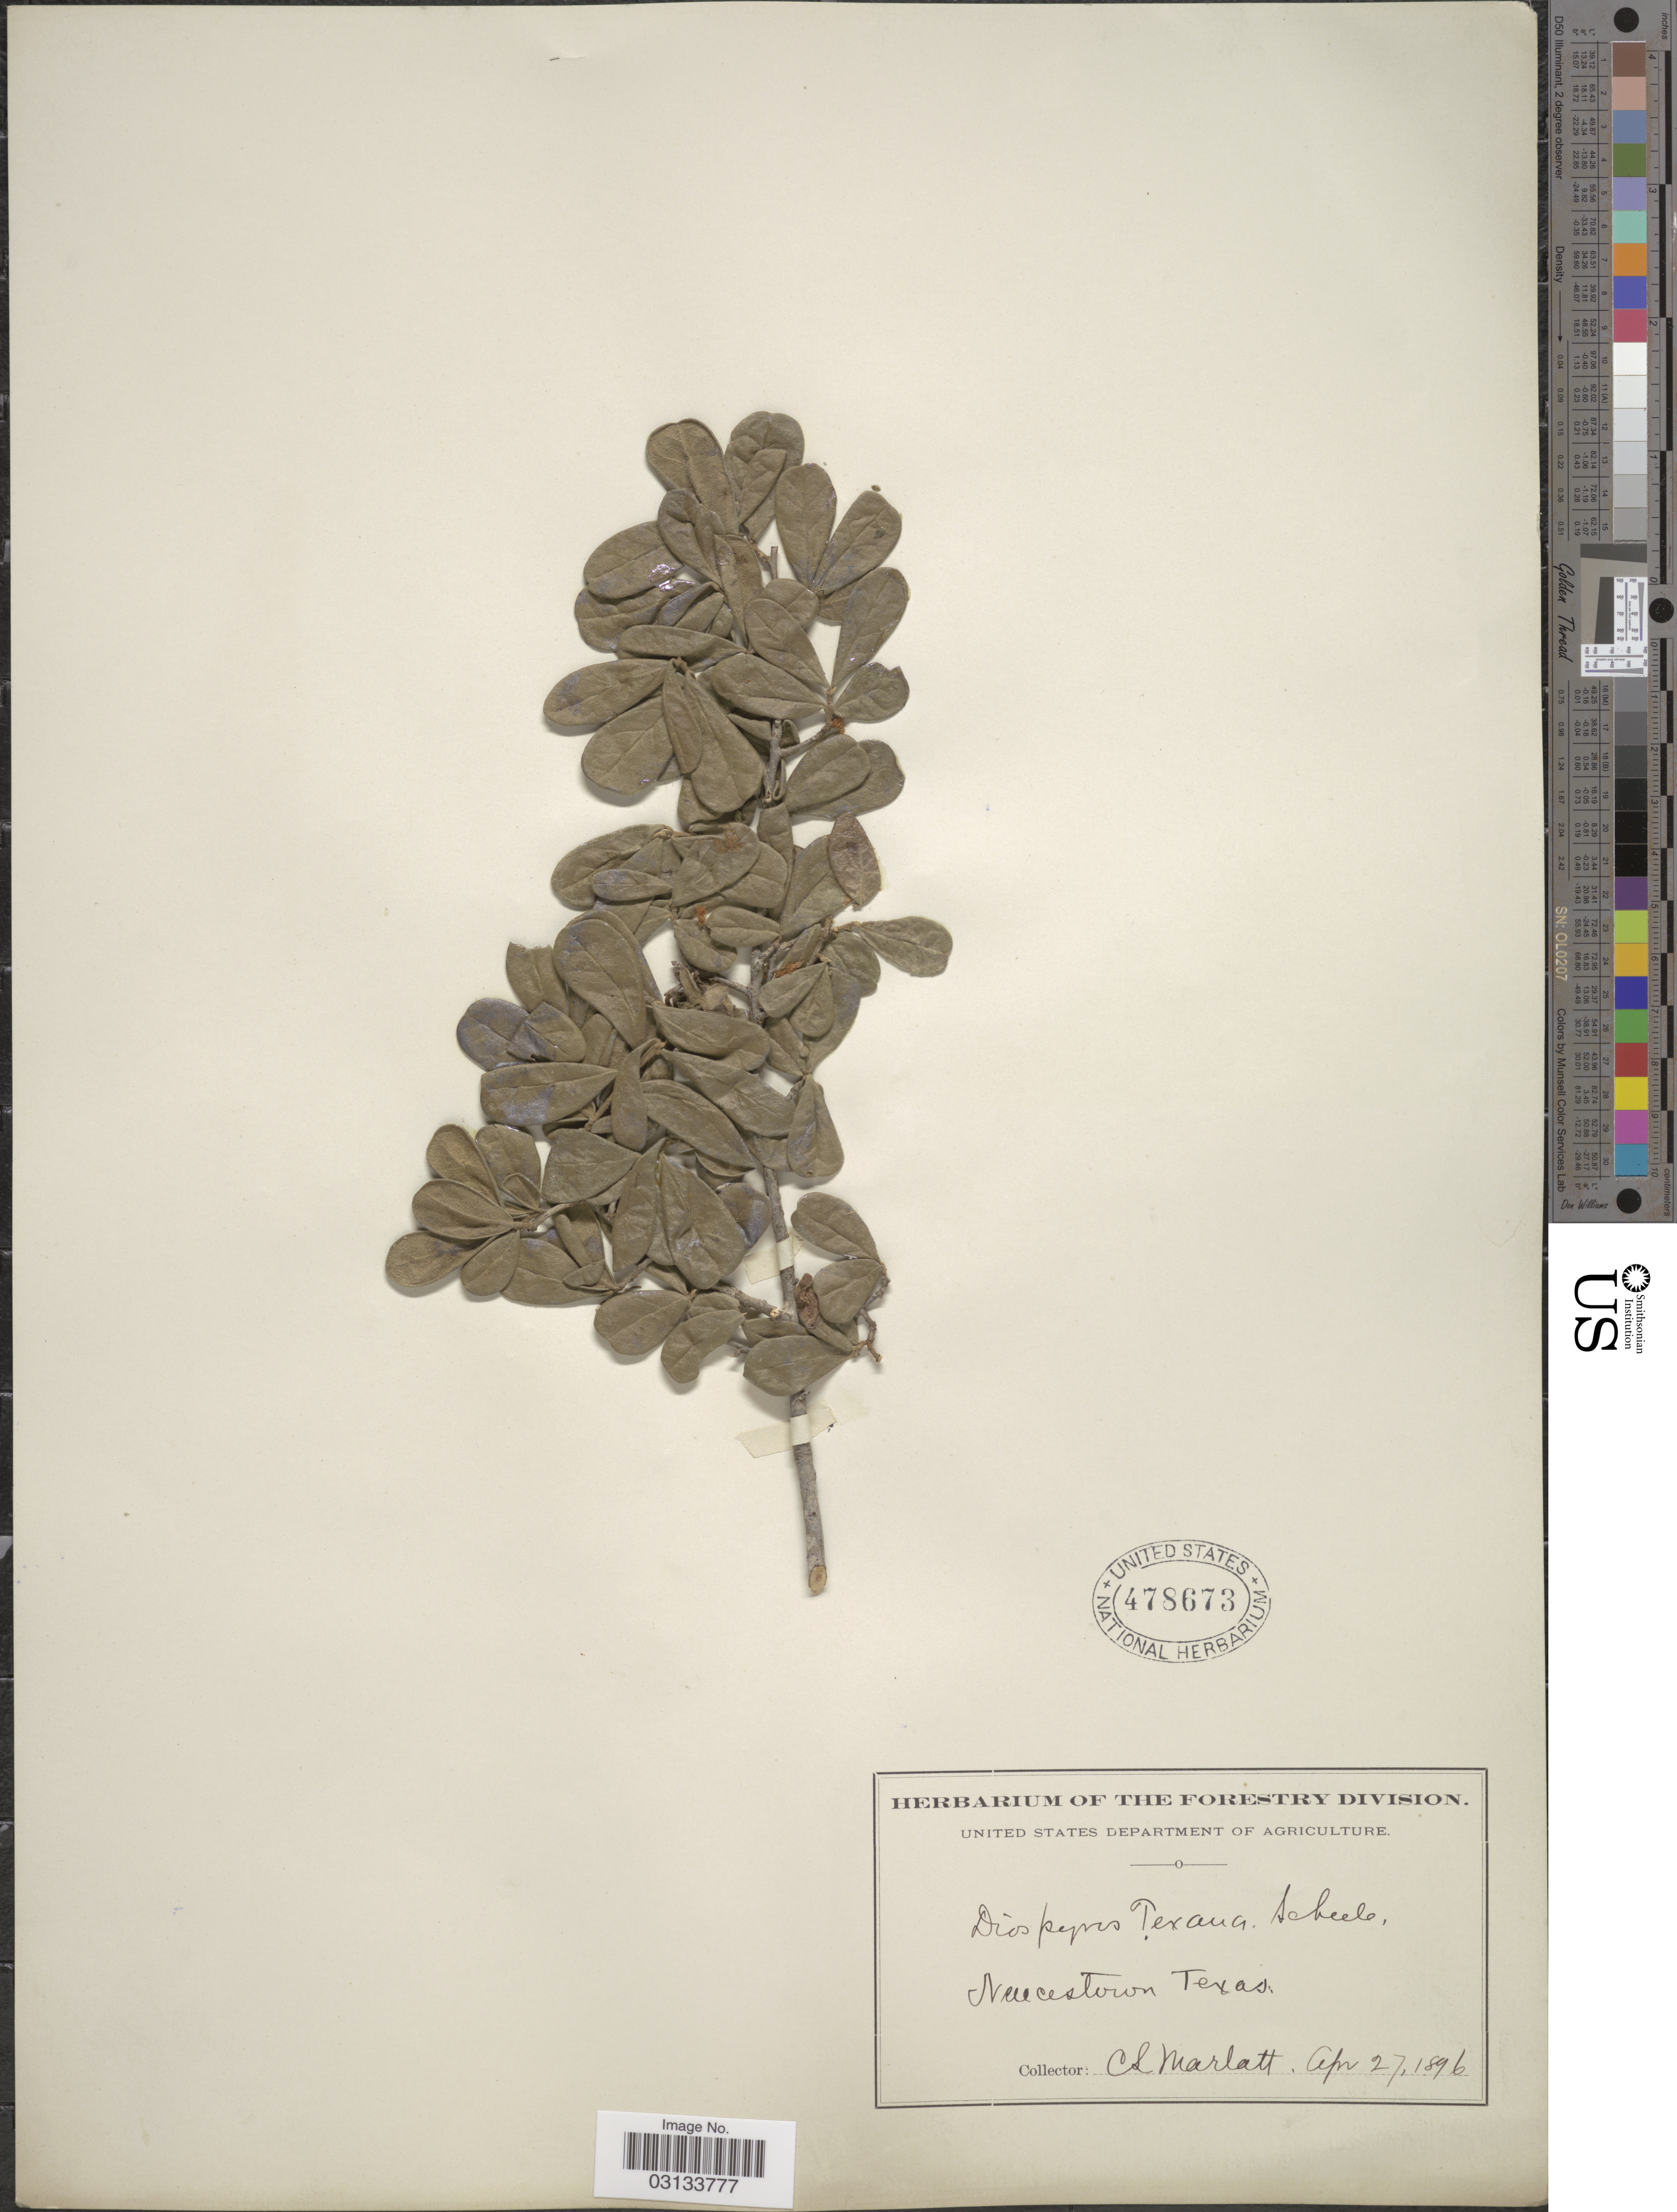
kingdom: Plantae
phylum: Tracheophyta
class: Magnoliopsida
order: Ericales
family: Ebenaceae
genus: Diospyros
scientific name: Diospyros texana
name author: Scheele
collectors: C. Marlatt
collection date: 1896-04-27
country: United States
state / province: Texas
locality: Neucestown.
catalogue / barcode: US 478673